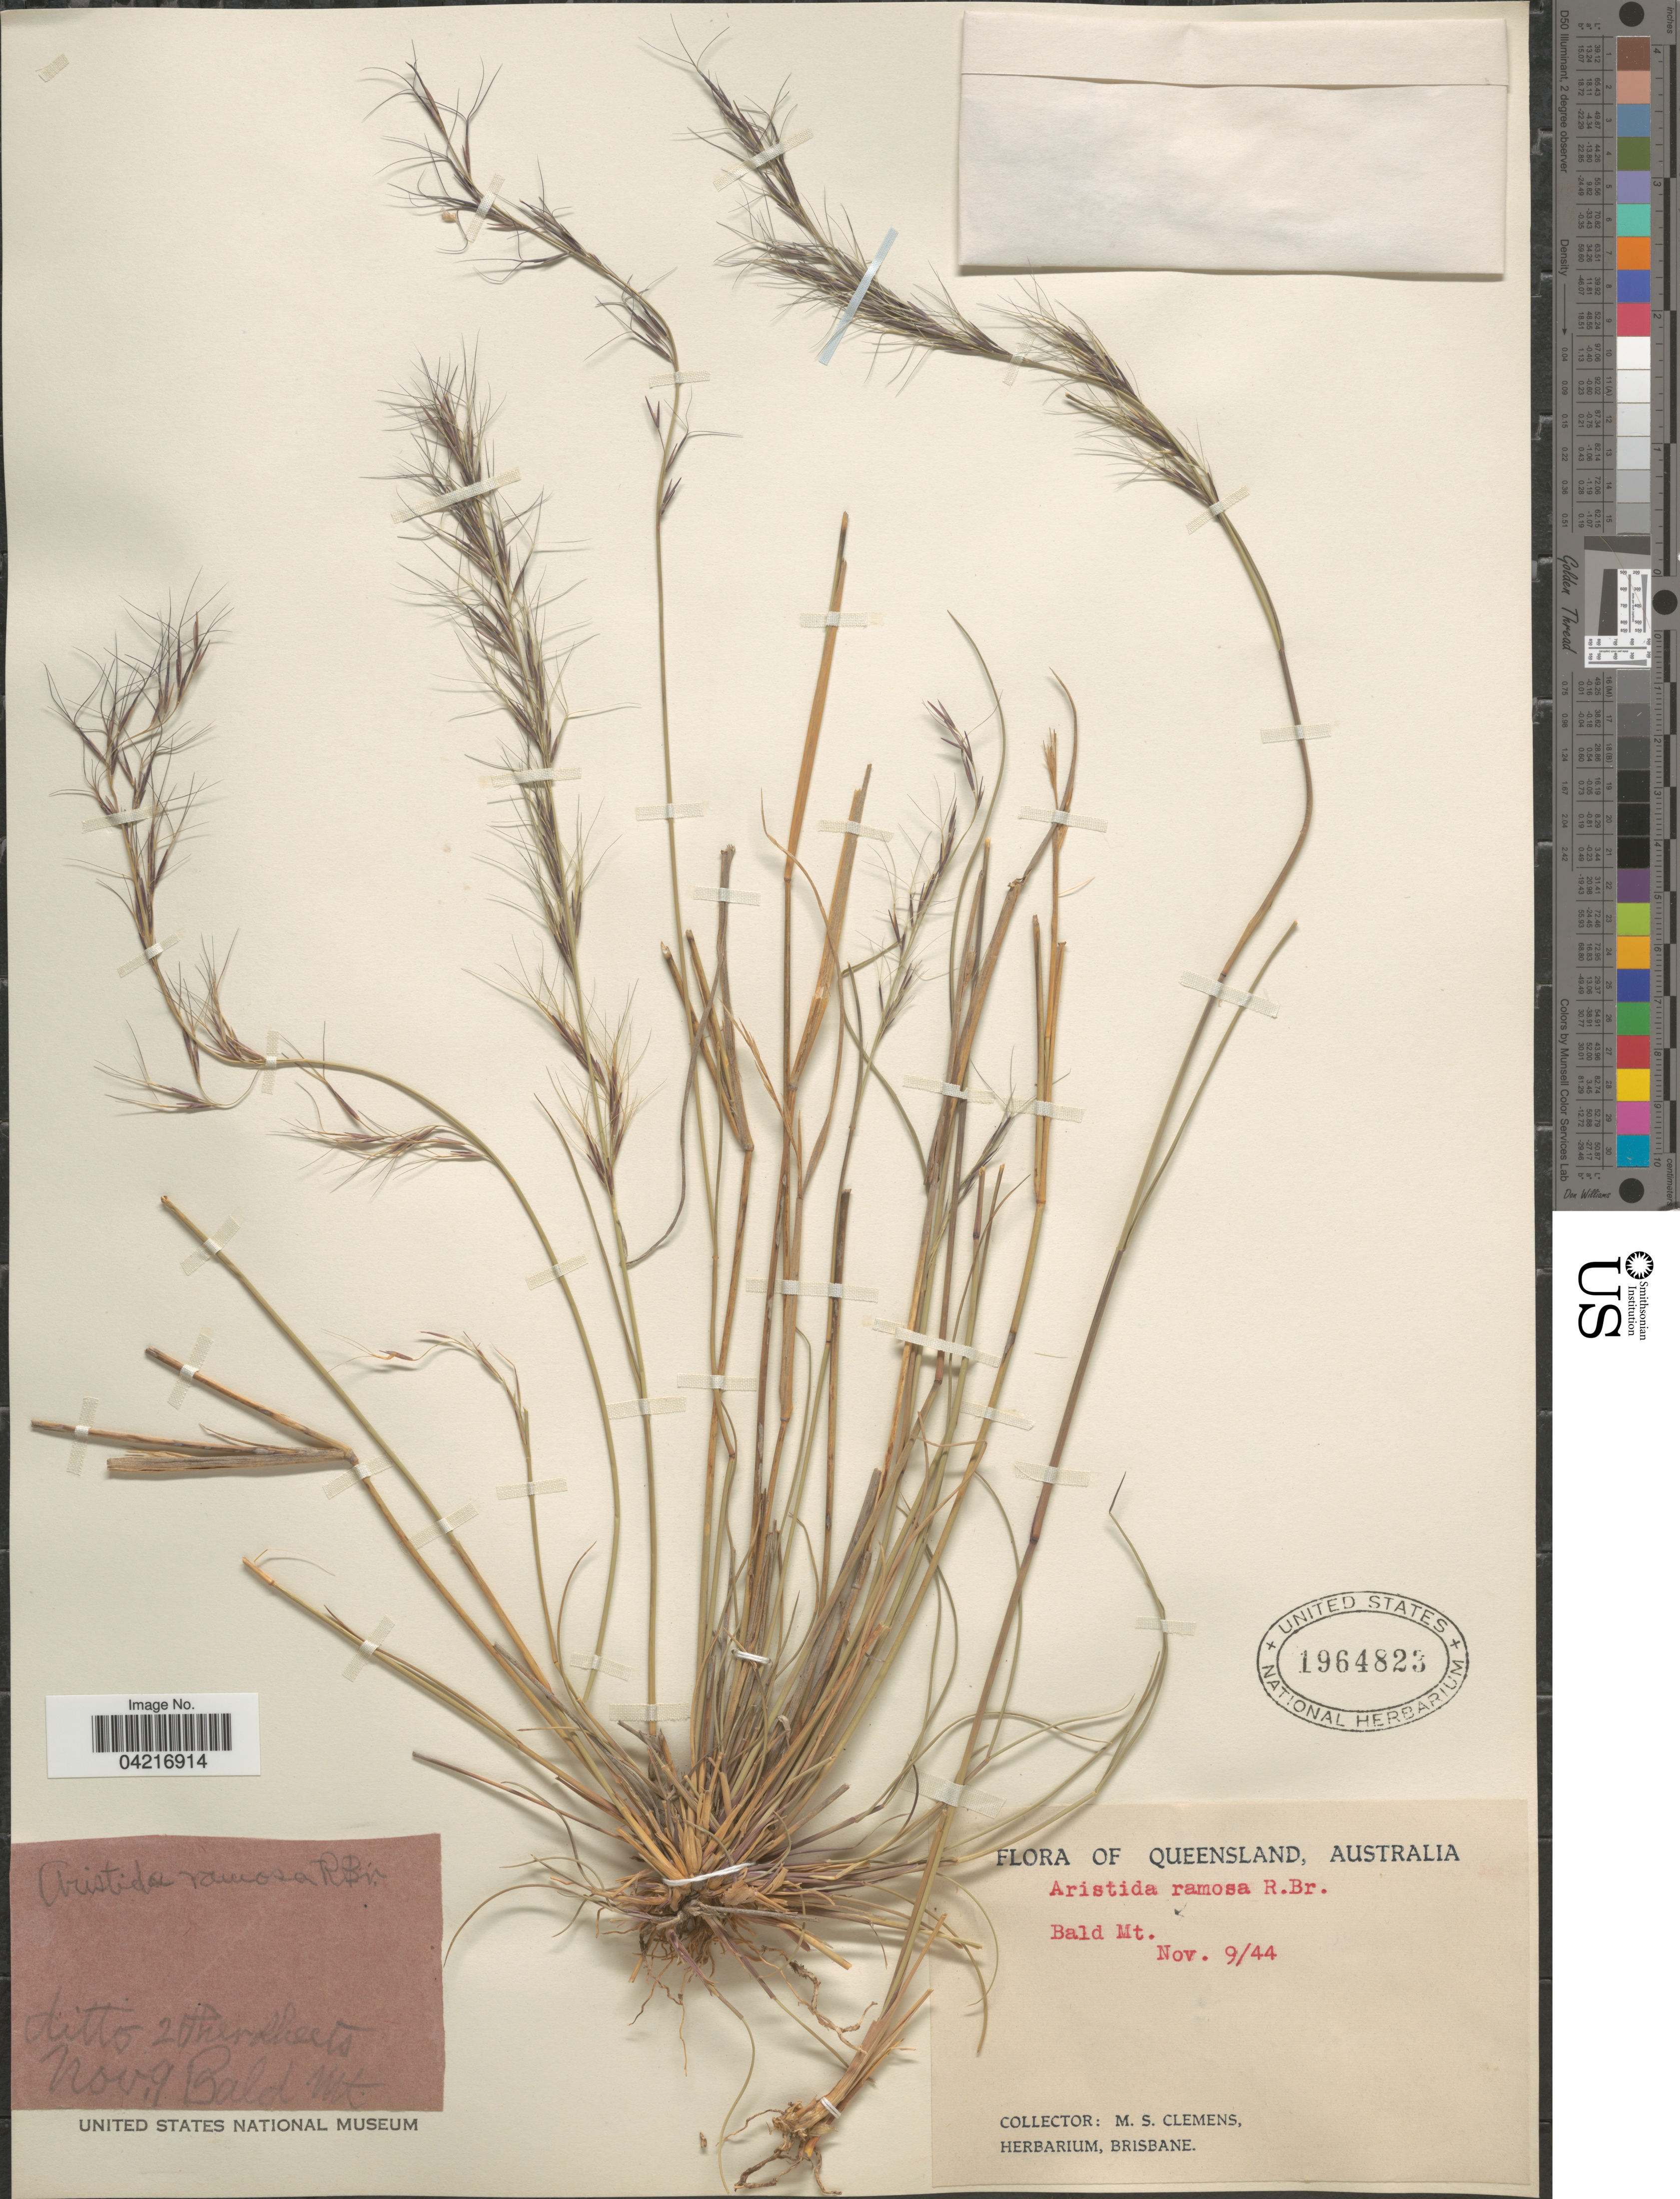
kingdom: Plantae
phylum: Tracheophyta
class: Liliopsida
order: Poales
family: Poaceae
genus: Aristida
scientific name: Aristida ramosa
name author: R. Br.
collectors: M. S. Clemens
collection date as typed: Transcribed d/m/y: 9/11/44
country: Australia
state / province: Queensland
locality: Bald Mt.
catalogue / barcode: US 1964823